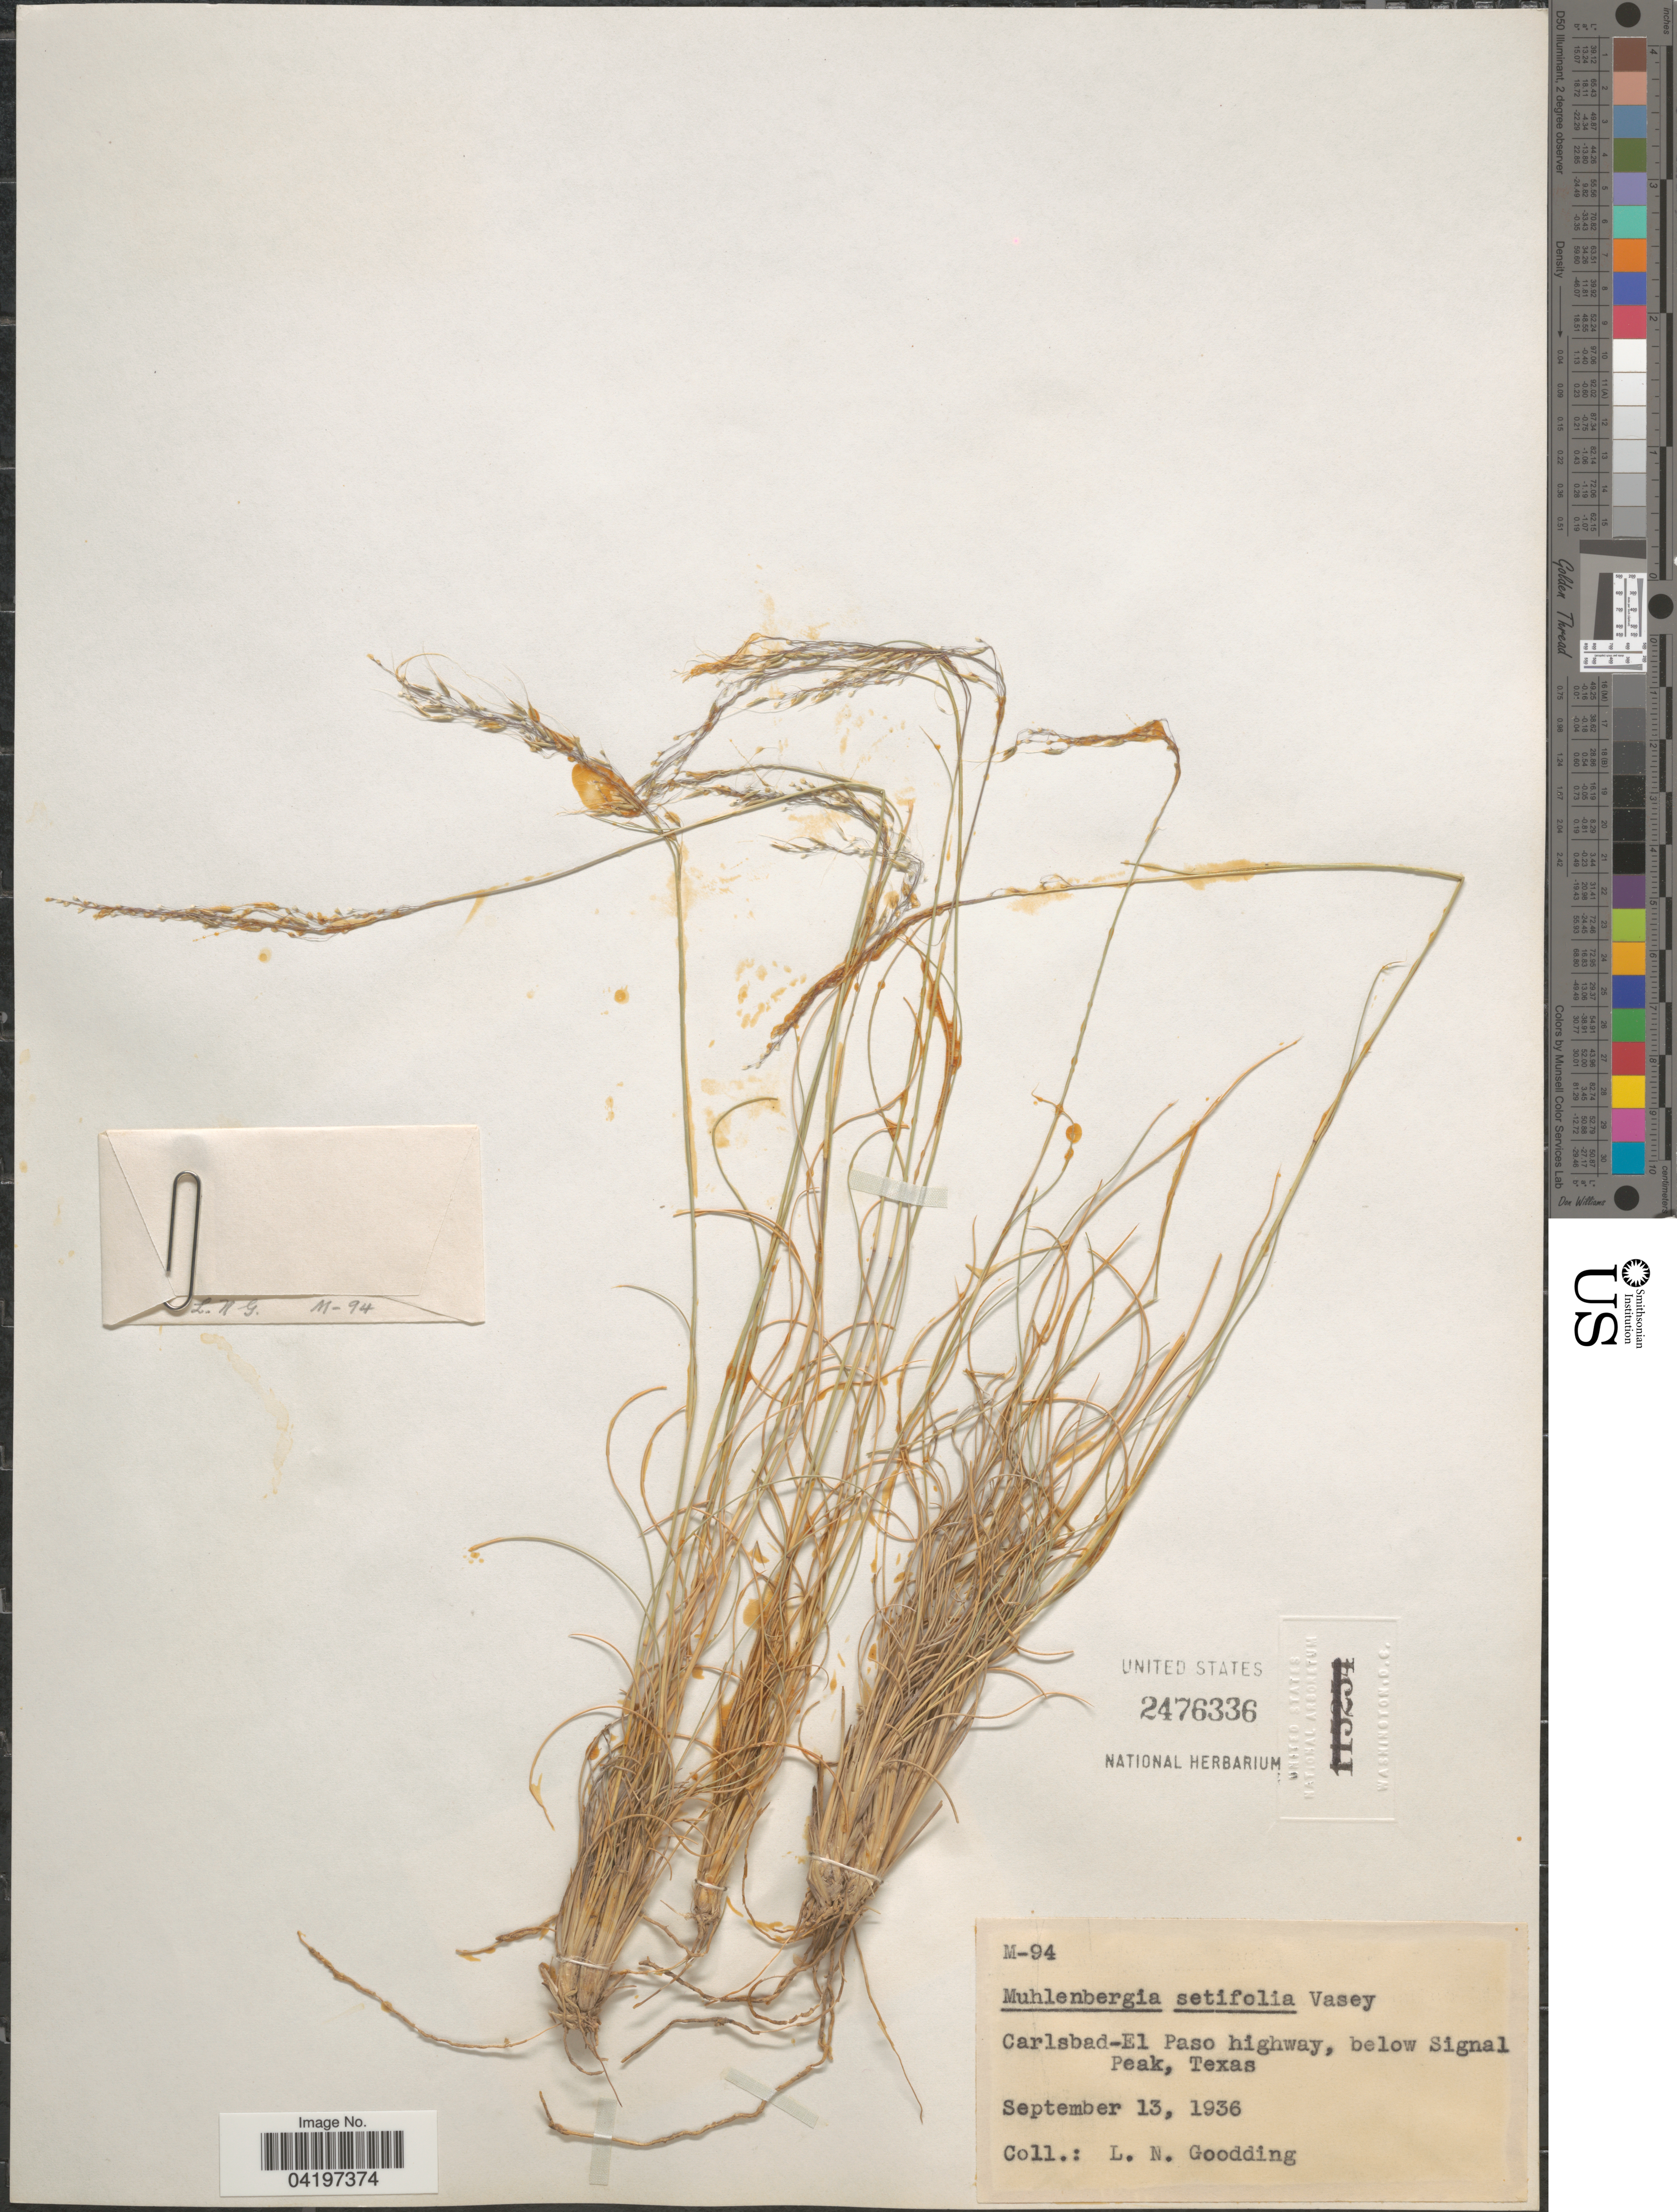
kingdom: Plantae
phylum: Tracheophyta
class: Liliopsida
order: Poales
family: Poaceae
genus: Muhlenbergia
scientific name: Muhlenbergia setifolia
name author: Vasey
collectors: L. N. Goodding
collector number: M-94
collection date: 1936-09-13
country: United States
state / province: Texas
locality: Carlsbad-El Paso highway, below Signal Peak.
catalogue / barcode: US 2476336